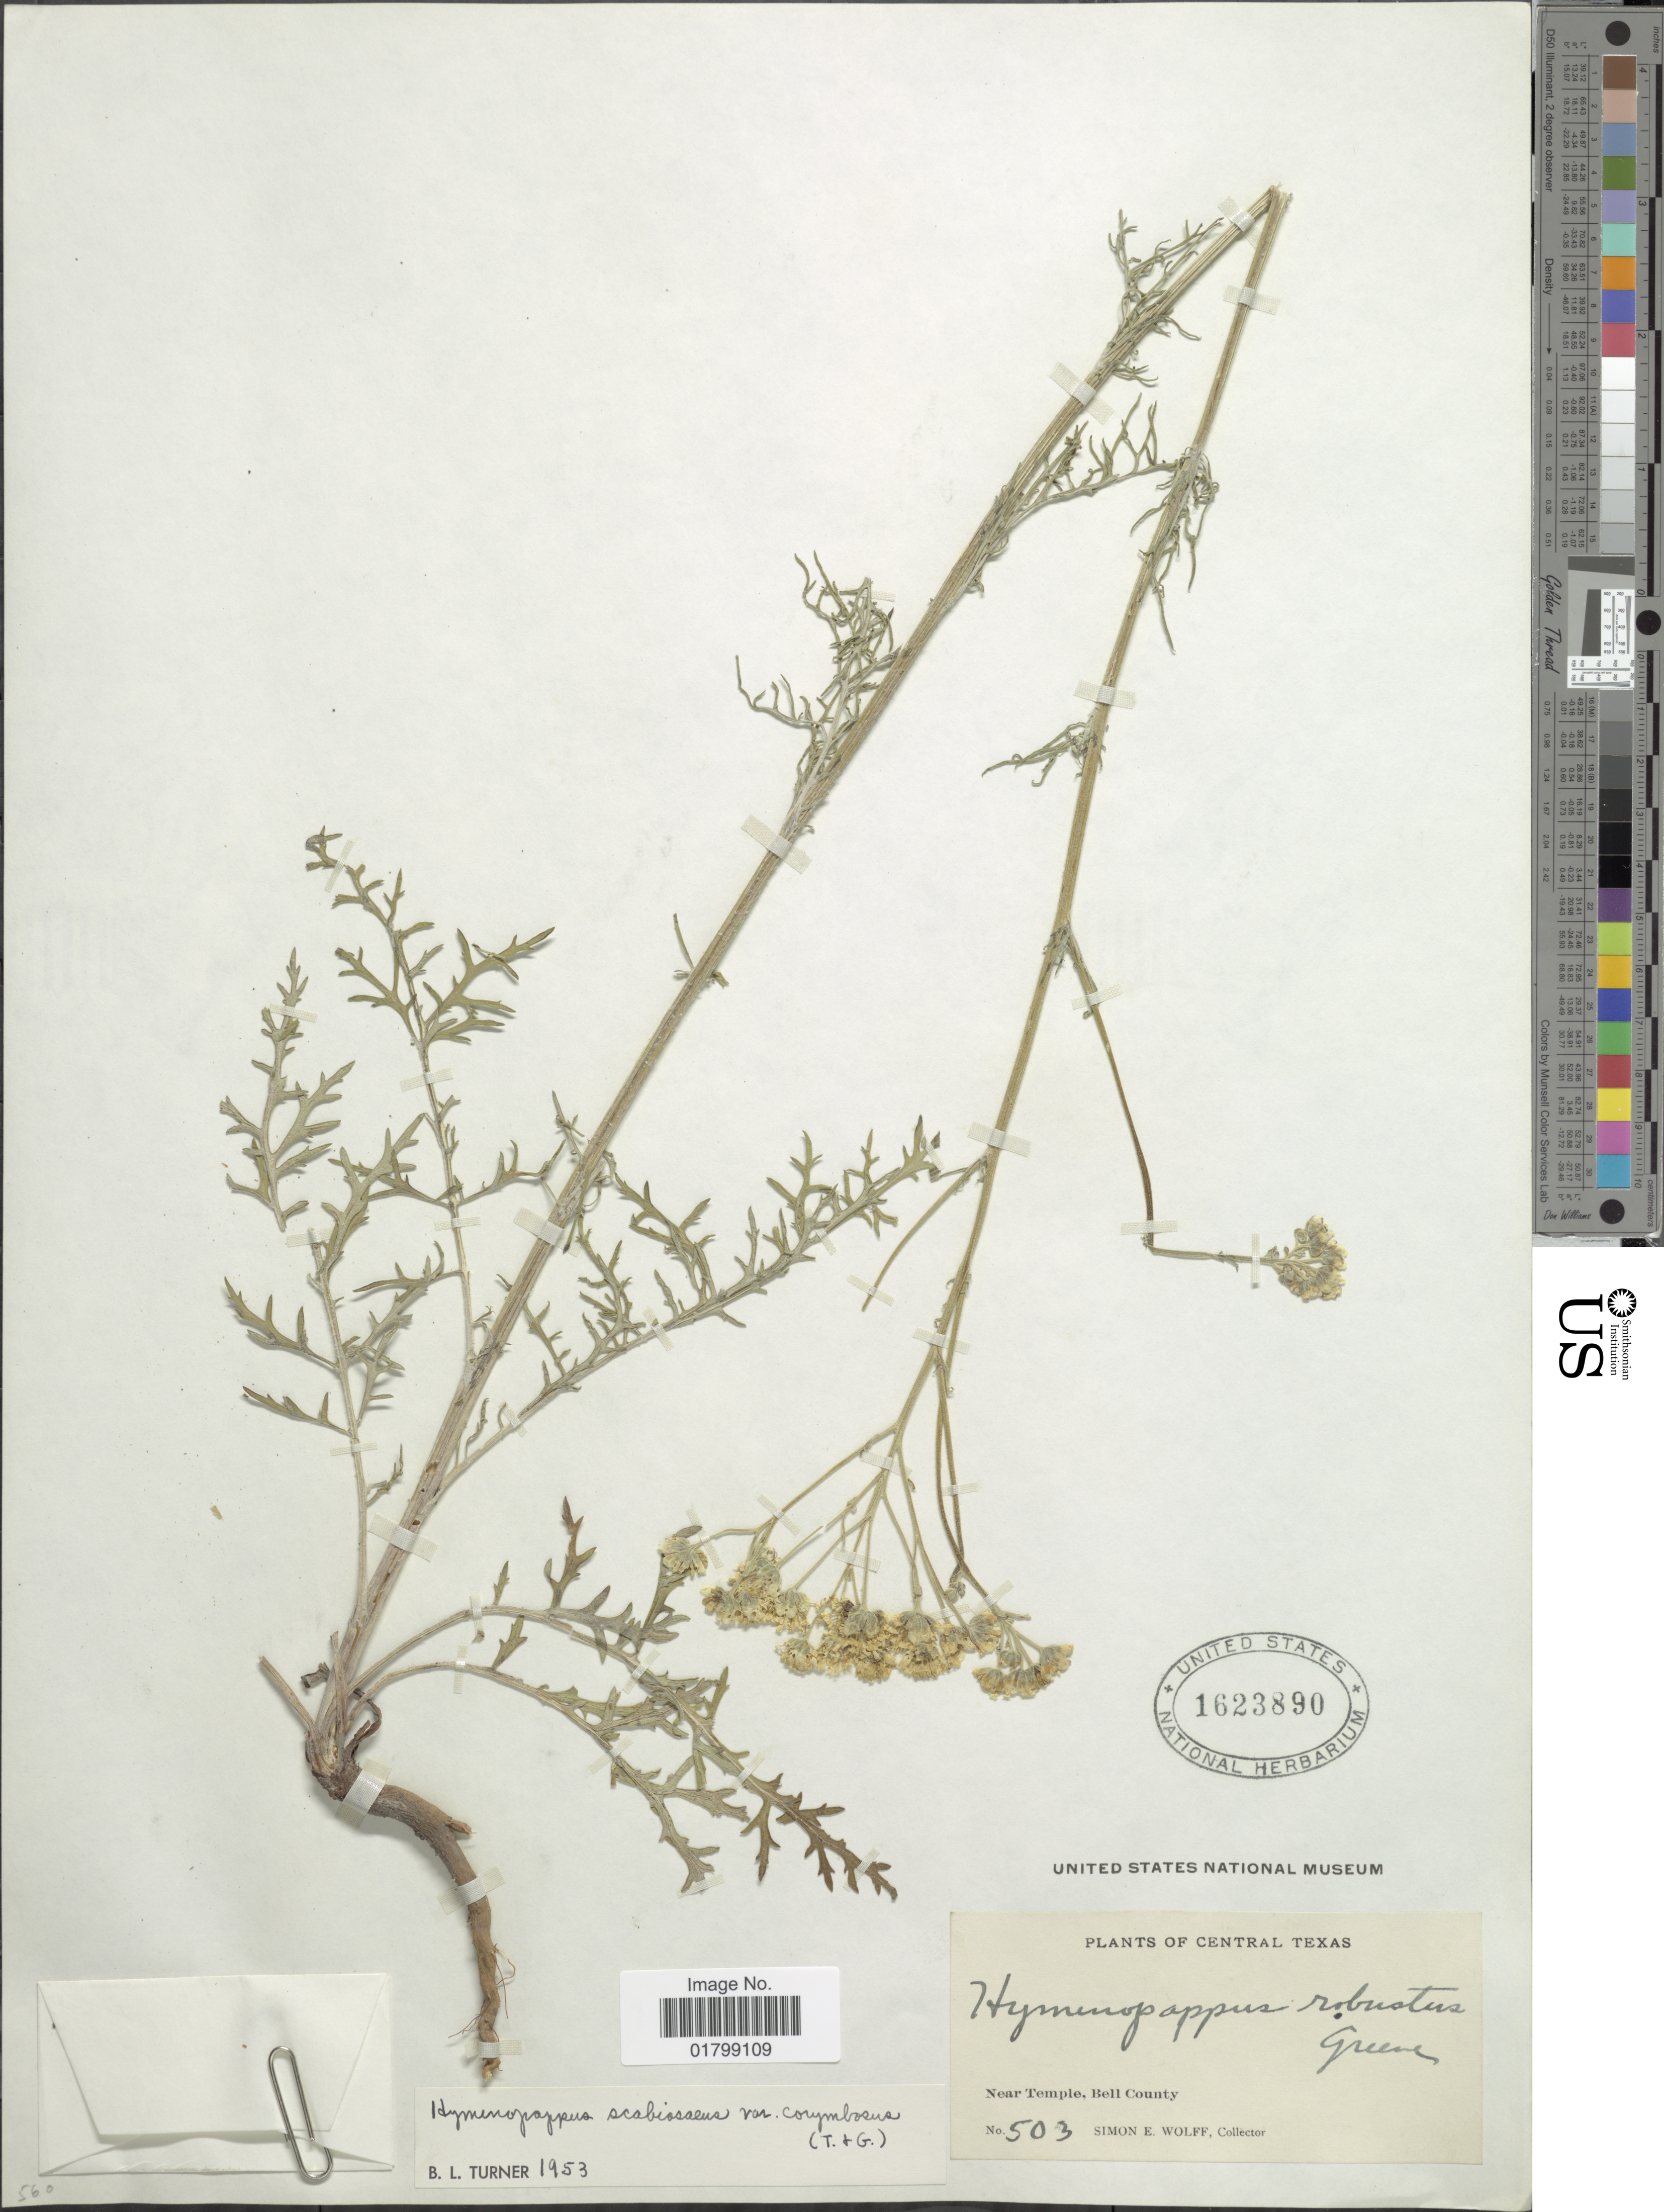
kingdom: Plantae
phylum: Tracheophyta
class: Magnoliopsida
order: Asterales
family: Asteraceae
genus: Hymenopappus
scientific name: Hymenopappus scabiosaeus var. corymbosus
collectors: S. E. Wolff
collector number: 503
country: United States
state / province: Texas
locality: Central Texas, Near Temple, Bell County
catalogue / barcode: US 1623890